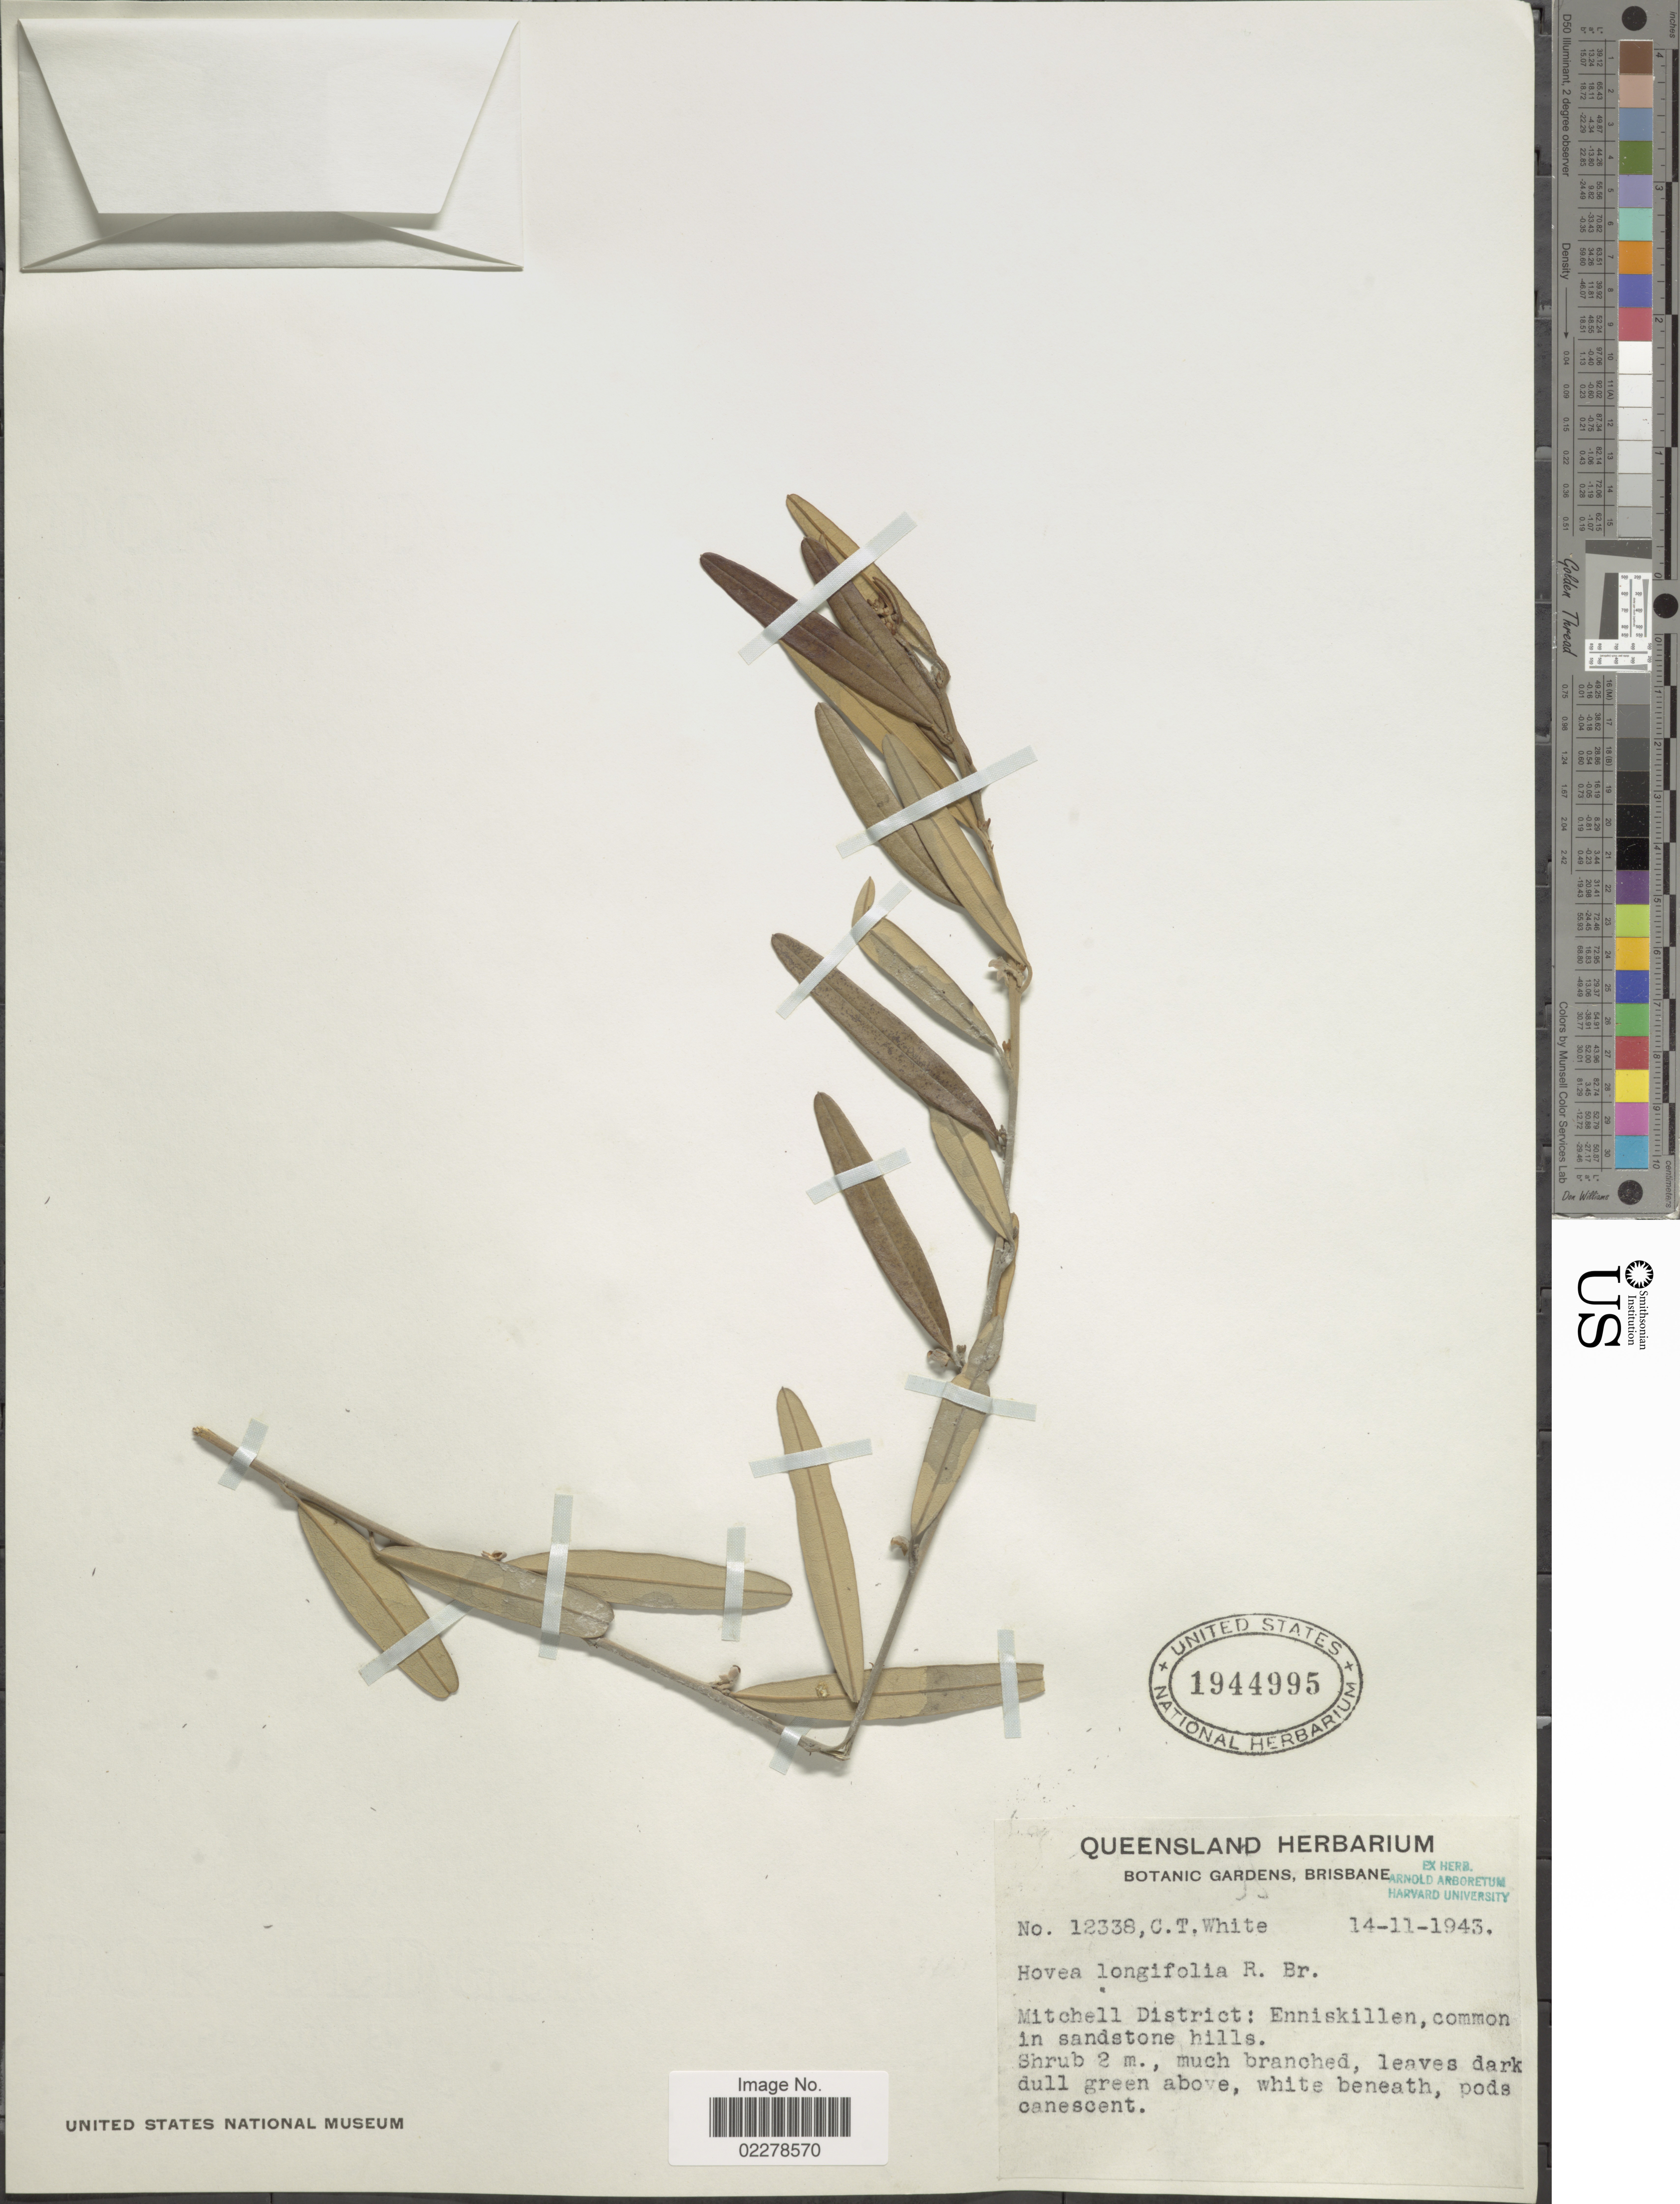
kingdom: Plantae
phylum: Tracheophyta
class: Magnoliopsida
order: Fabales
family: Fabaceae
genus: Hovea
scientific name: Hovea longifolia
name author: R. Br.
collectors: C. T. White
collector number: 12338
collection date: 1943-11-14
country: Australia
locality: Mitchell District: Enniskillen, common on sandstone hills.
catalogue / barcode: US 1944995